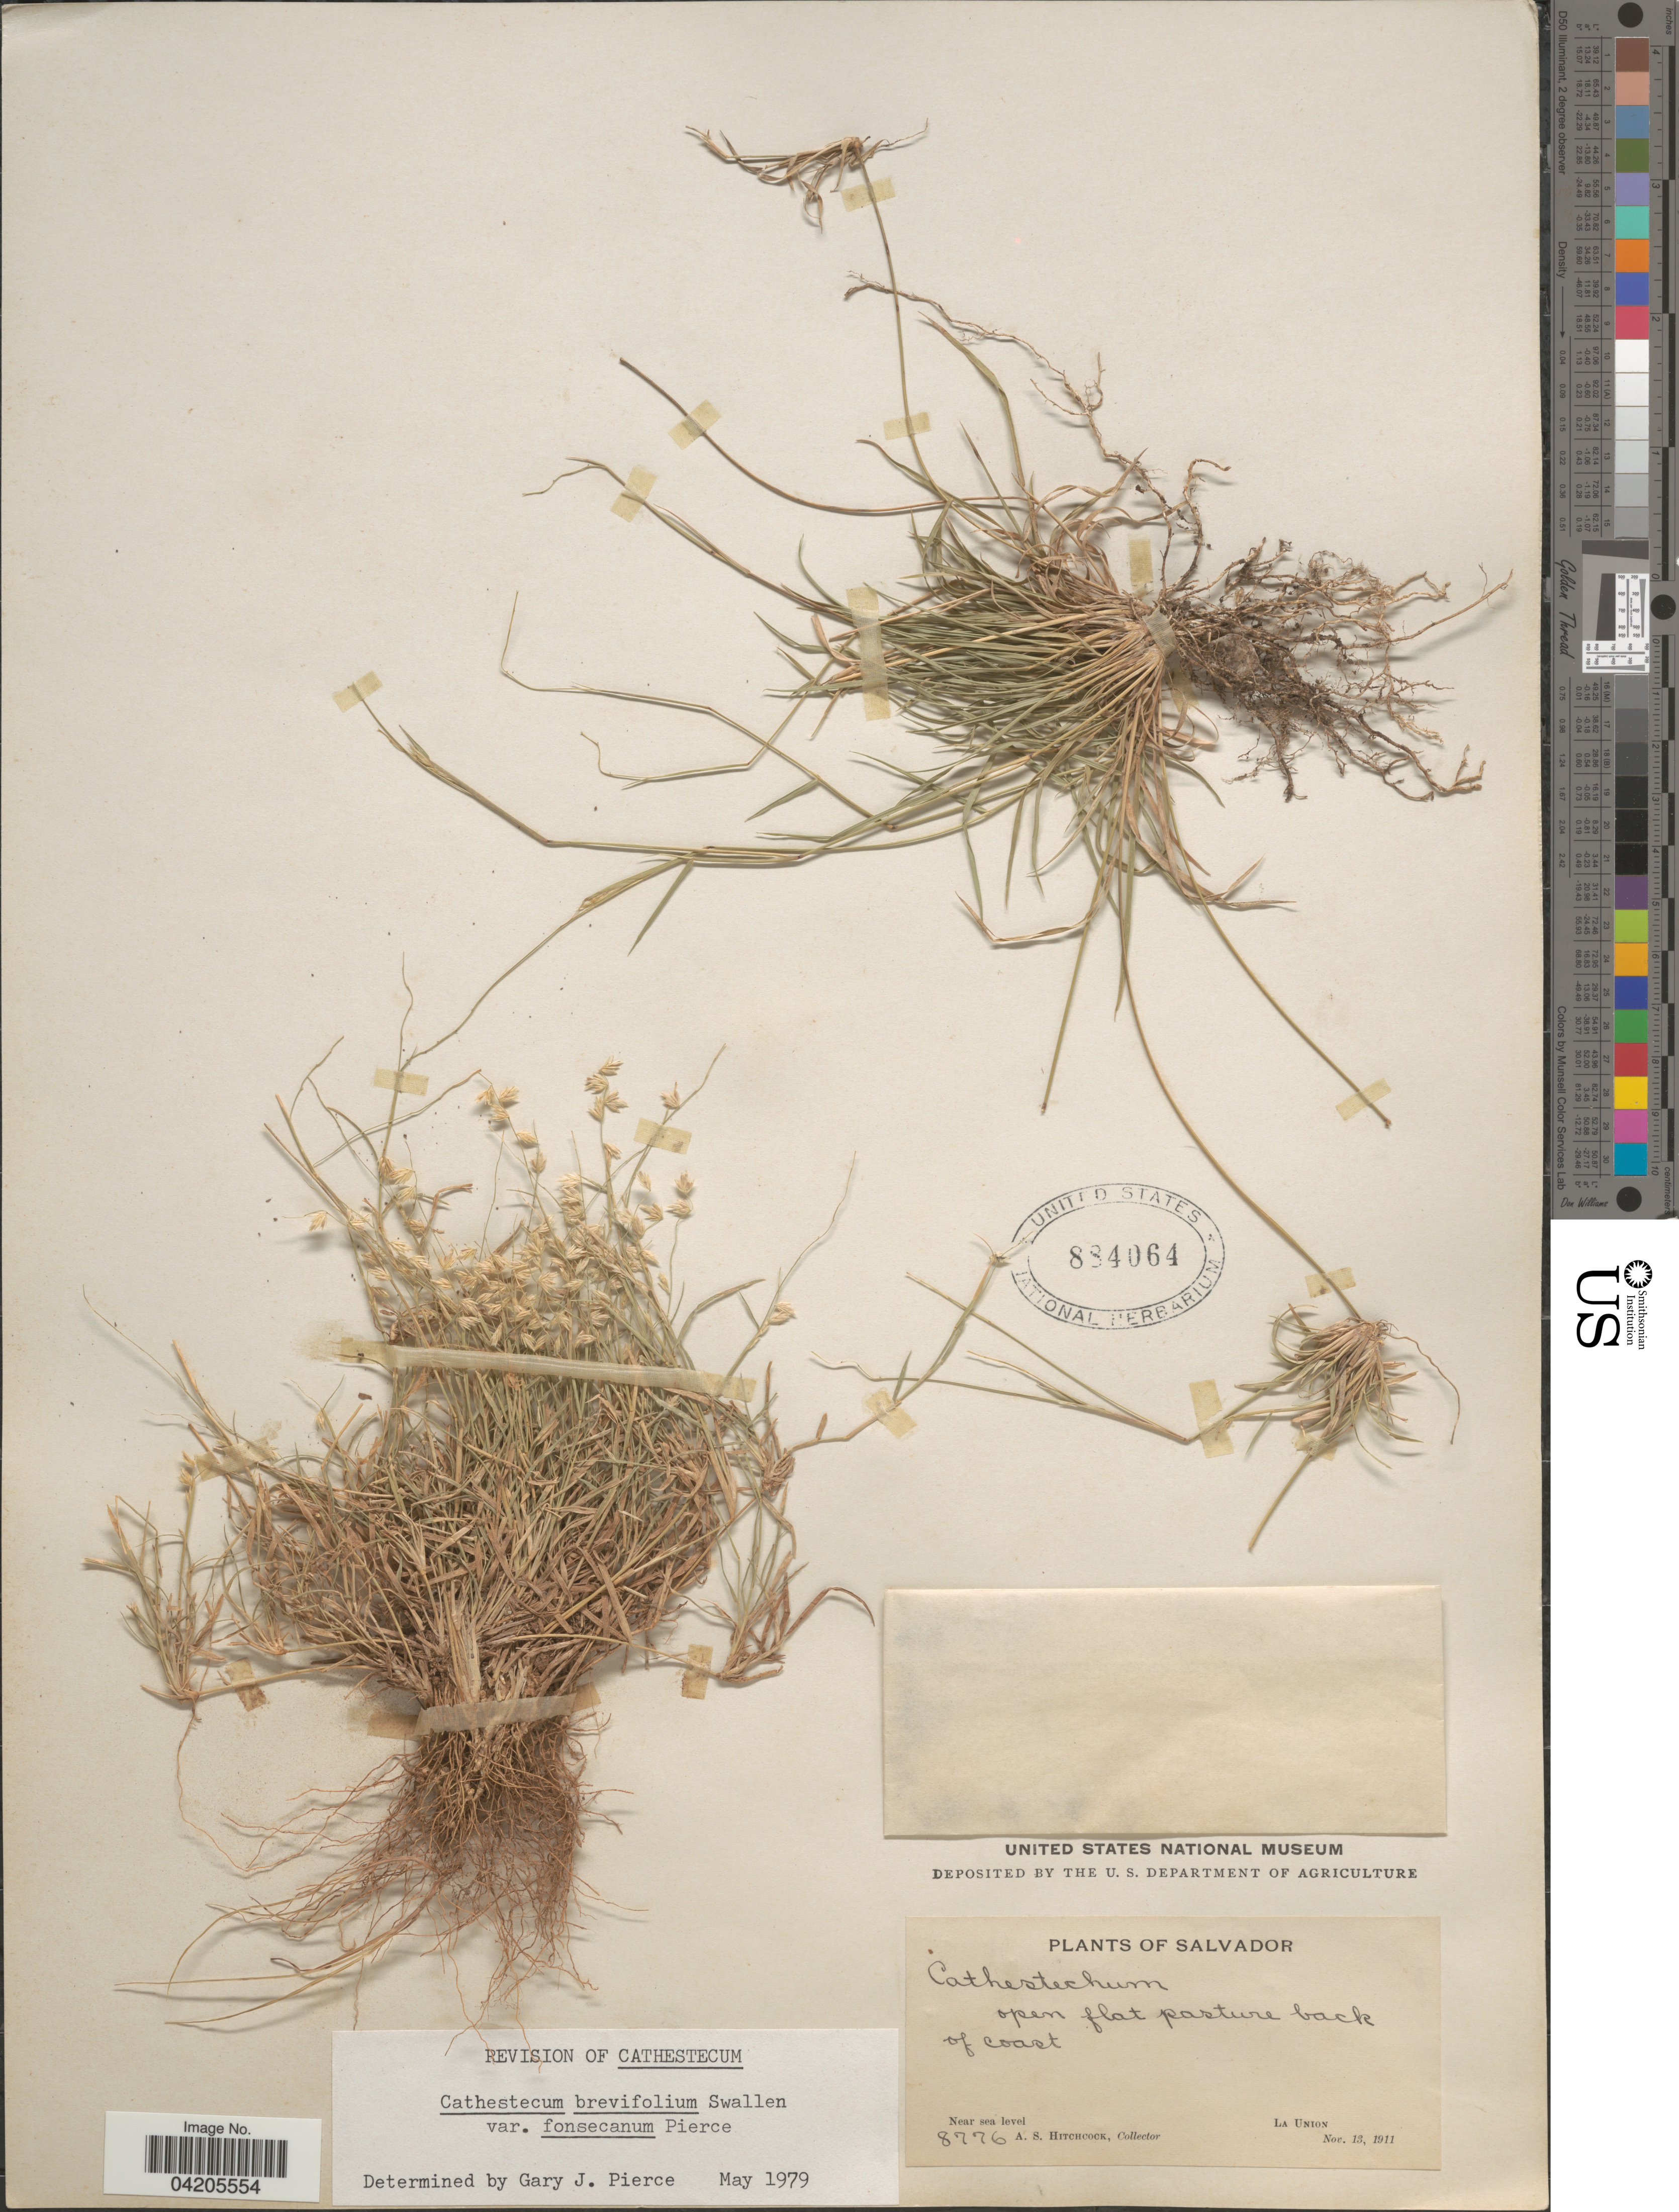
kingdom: Plantae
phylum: Tracheophyta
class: Liliopsida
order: Poales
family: Poaceae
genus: Bouteloua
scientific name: Bouteloua diversispicula var. fonsecanum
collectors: A. S. Hitchcock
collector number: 8776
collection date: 1911-11-13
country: El Salvador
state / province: La Union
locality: Open flat pasture back of coast.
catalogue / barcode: US 884064